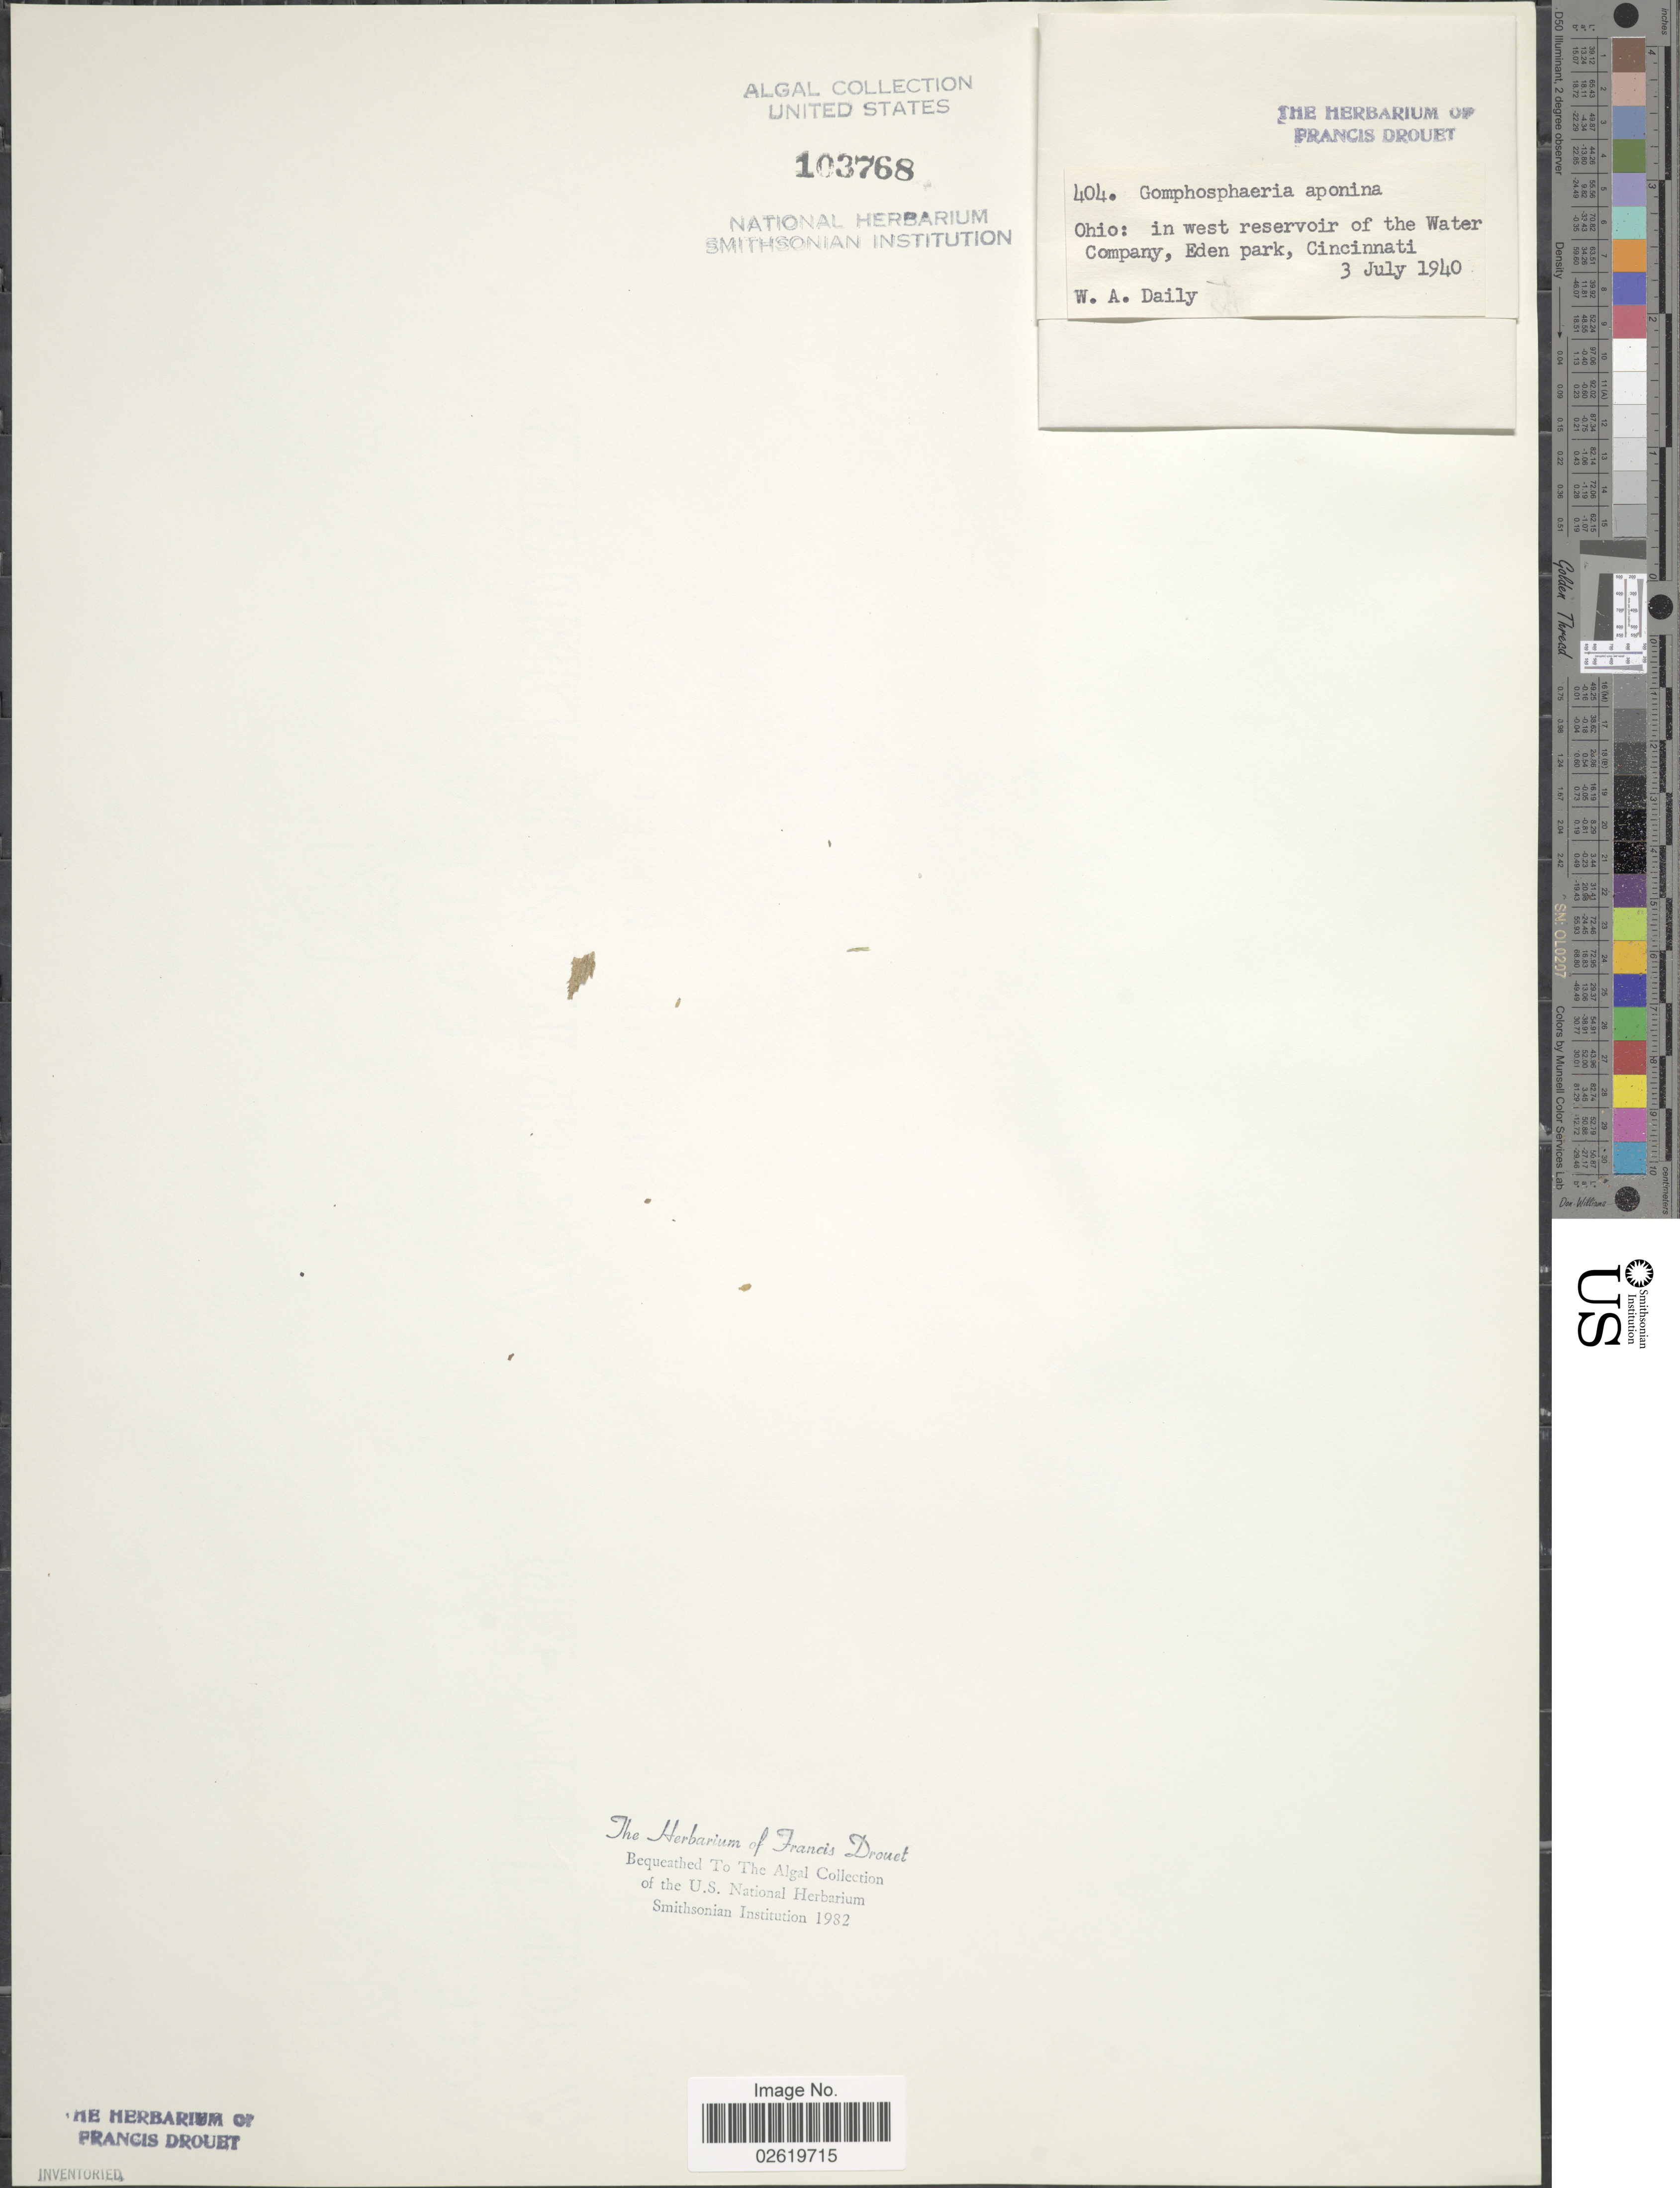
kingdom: Bacteria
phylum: Cyanobacteria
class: Cyanobacteriia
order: Cyanobacteriales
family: Gomphosphaeriaceae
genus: Gomphosphaeria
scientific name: Gomphosphaeria aponina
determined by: Drouet, F. E.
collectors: W. Daily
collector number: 404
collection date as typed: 03 Jul 1940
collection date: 1940-07-03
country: United States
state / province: Ohio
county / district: Hamilton County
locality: Eden Park, Cincinnati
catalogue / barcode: US 103768